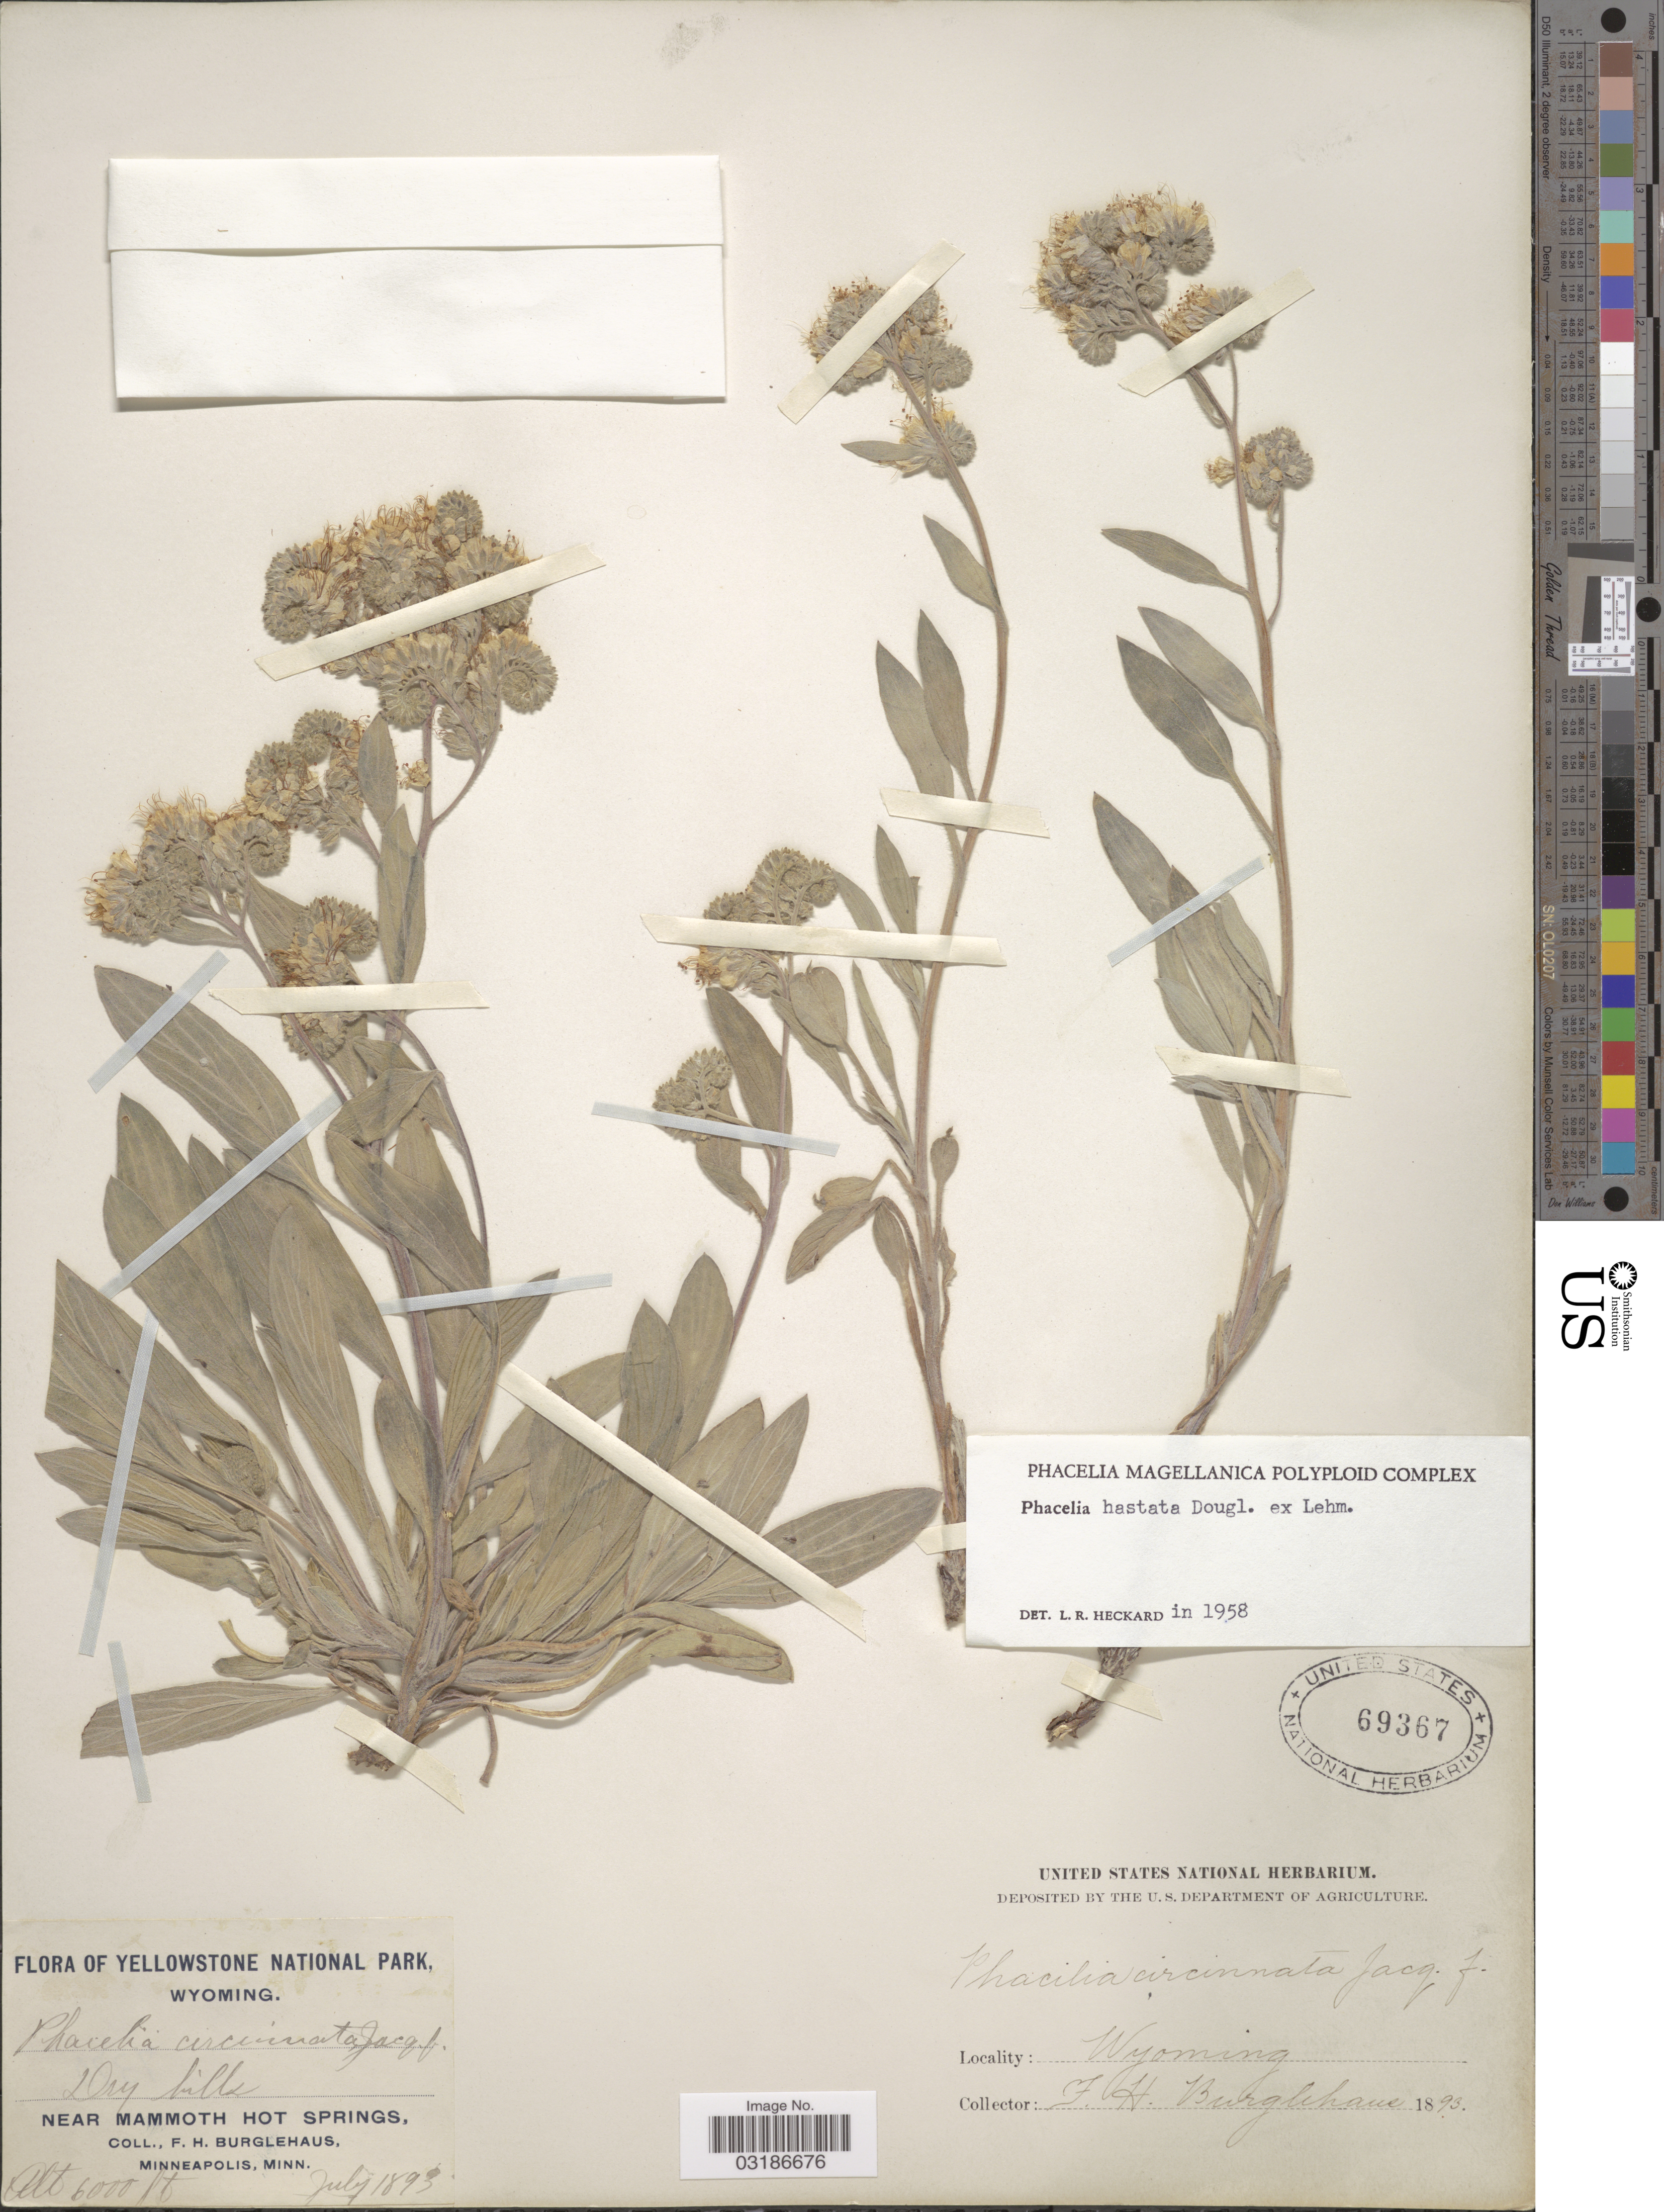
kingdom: Plantae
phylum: Tracheophyta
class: Magnoliopsida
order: Boraginales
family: Hydrophyllaceae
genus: Phacelia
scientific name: Phacelia hastata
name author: Douglas ex Lehm.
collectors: F. Burglehaus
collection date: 1893-07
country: United States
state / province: Wyoming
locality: Yellowstone National Park. Dry hills. Near Mammoth Hot Springs.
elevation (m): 1829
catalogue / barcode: US 69367